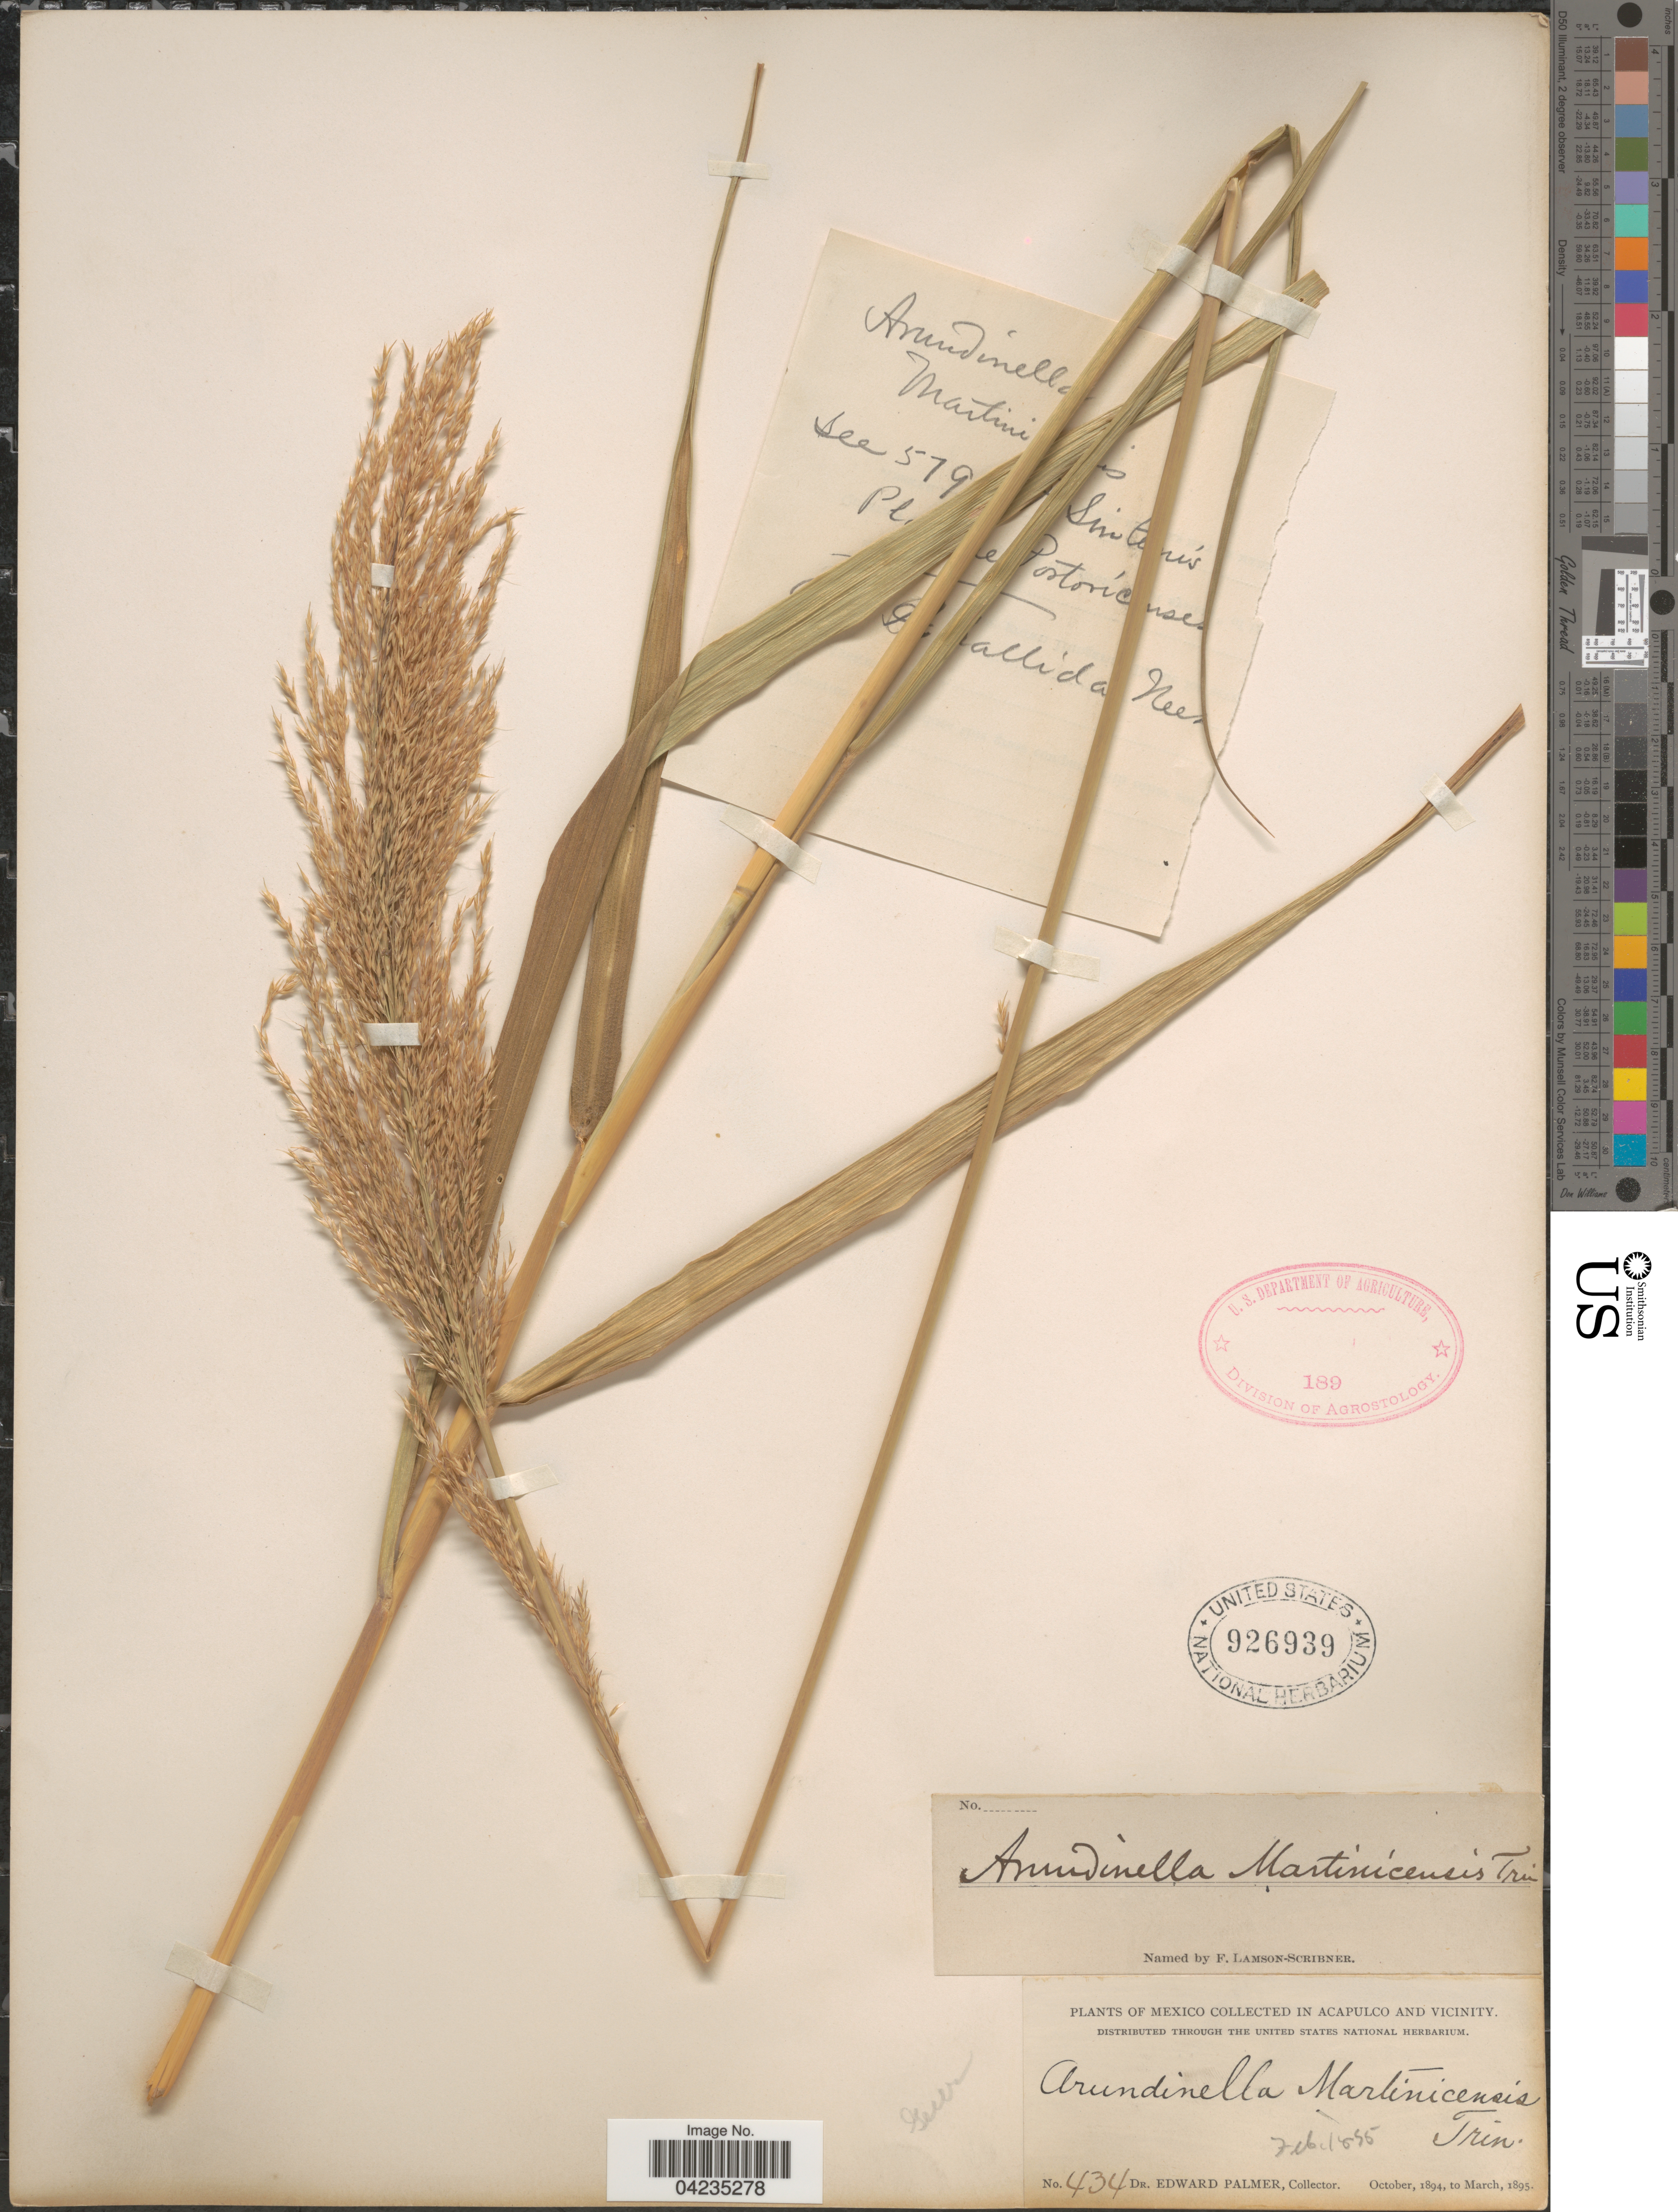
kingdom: Plantae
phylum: Tracheophyta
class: Liliopsida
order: Poales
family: Poaceae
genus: Arundinella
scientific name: Arundinella hispida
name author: (Humb. & Bonpl. ex Willd.) Kuntze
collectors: E. Palmer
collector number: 434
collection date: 1895-02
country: Mexico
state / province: Guerrero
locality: In Acapulco and vicinity.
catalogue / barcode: US 926939